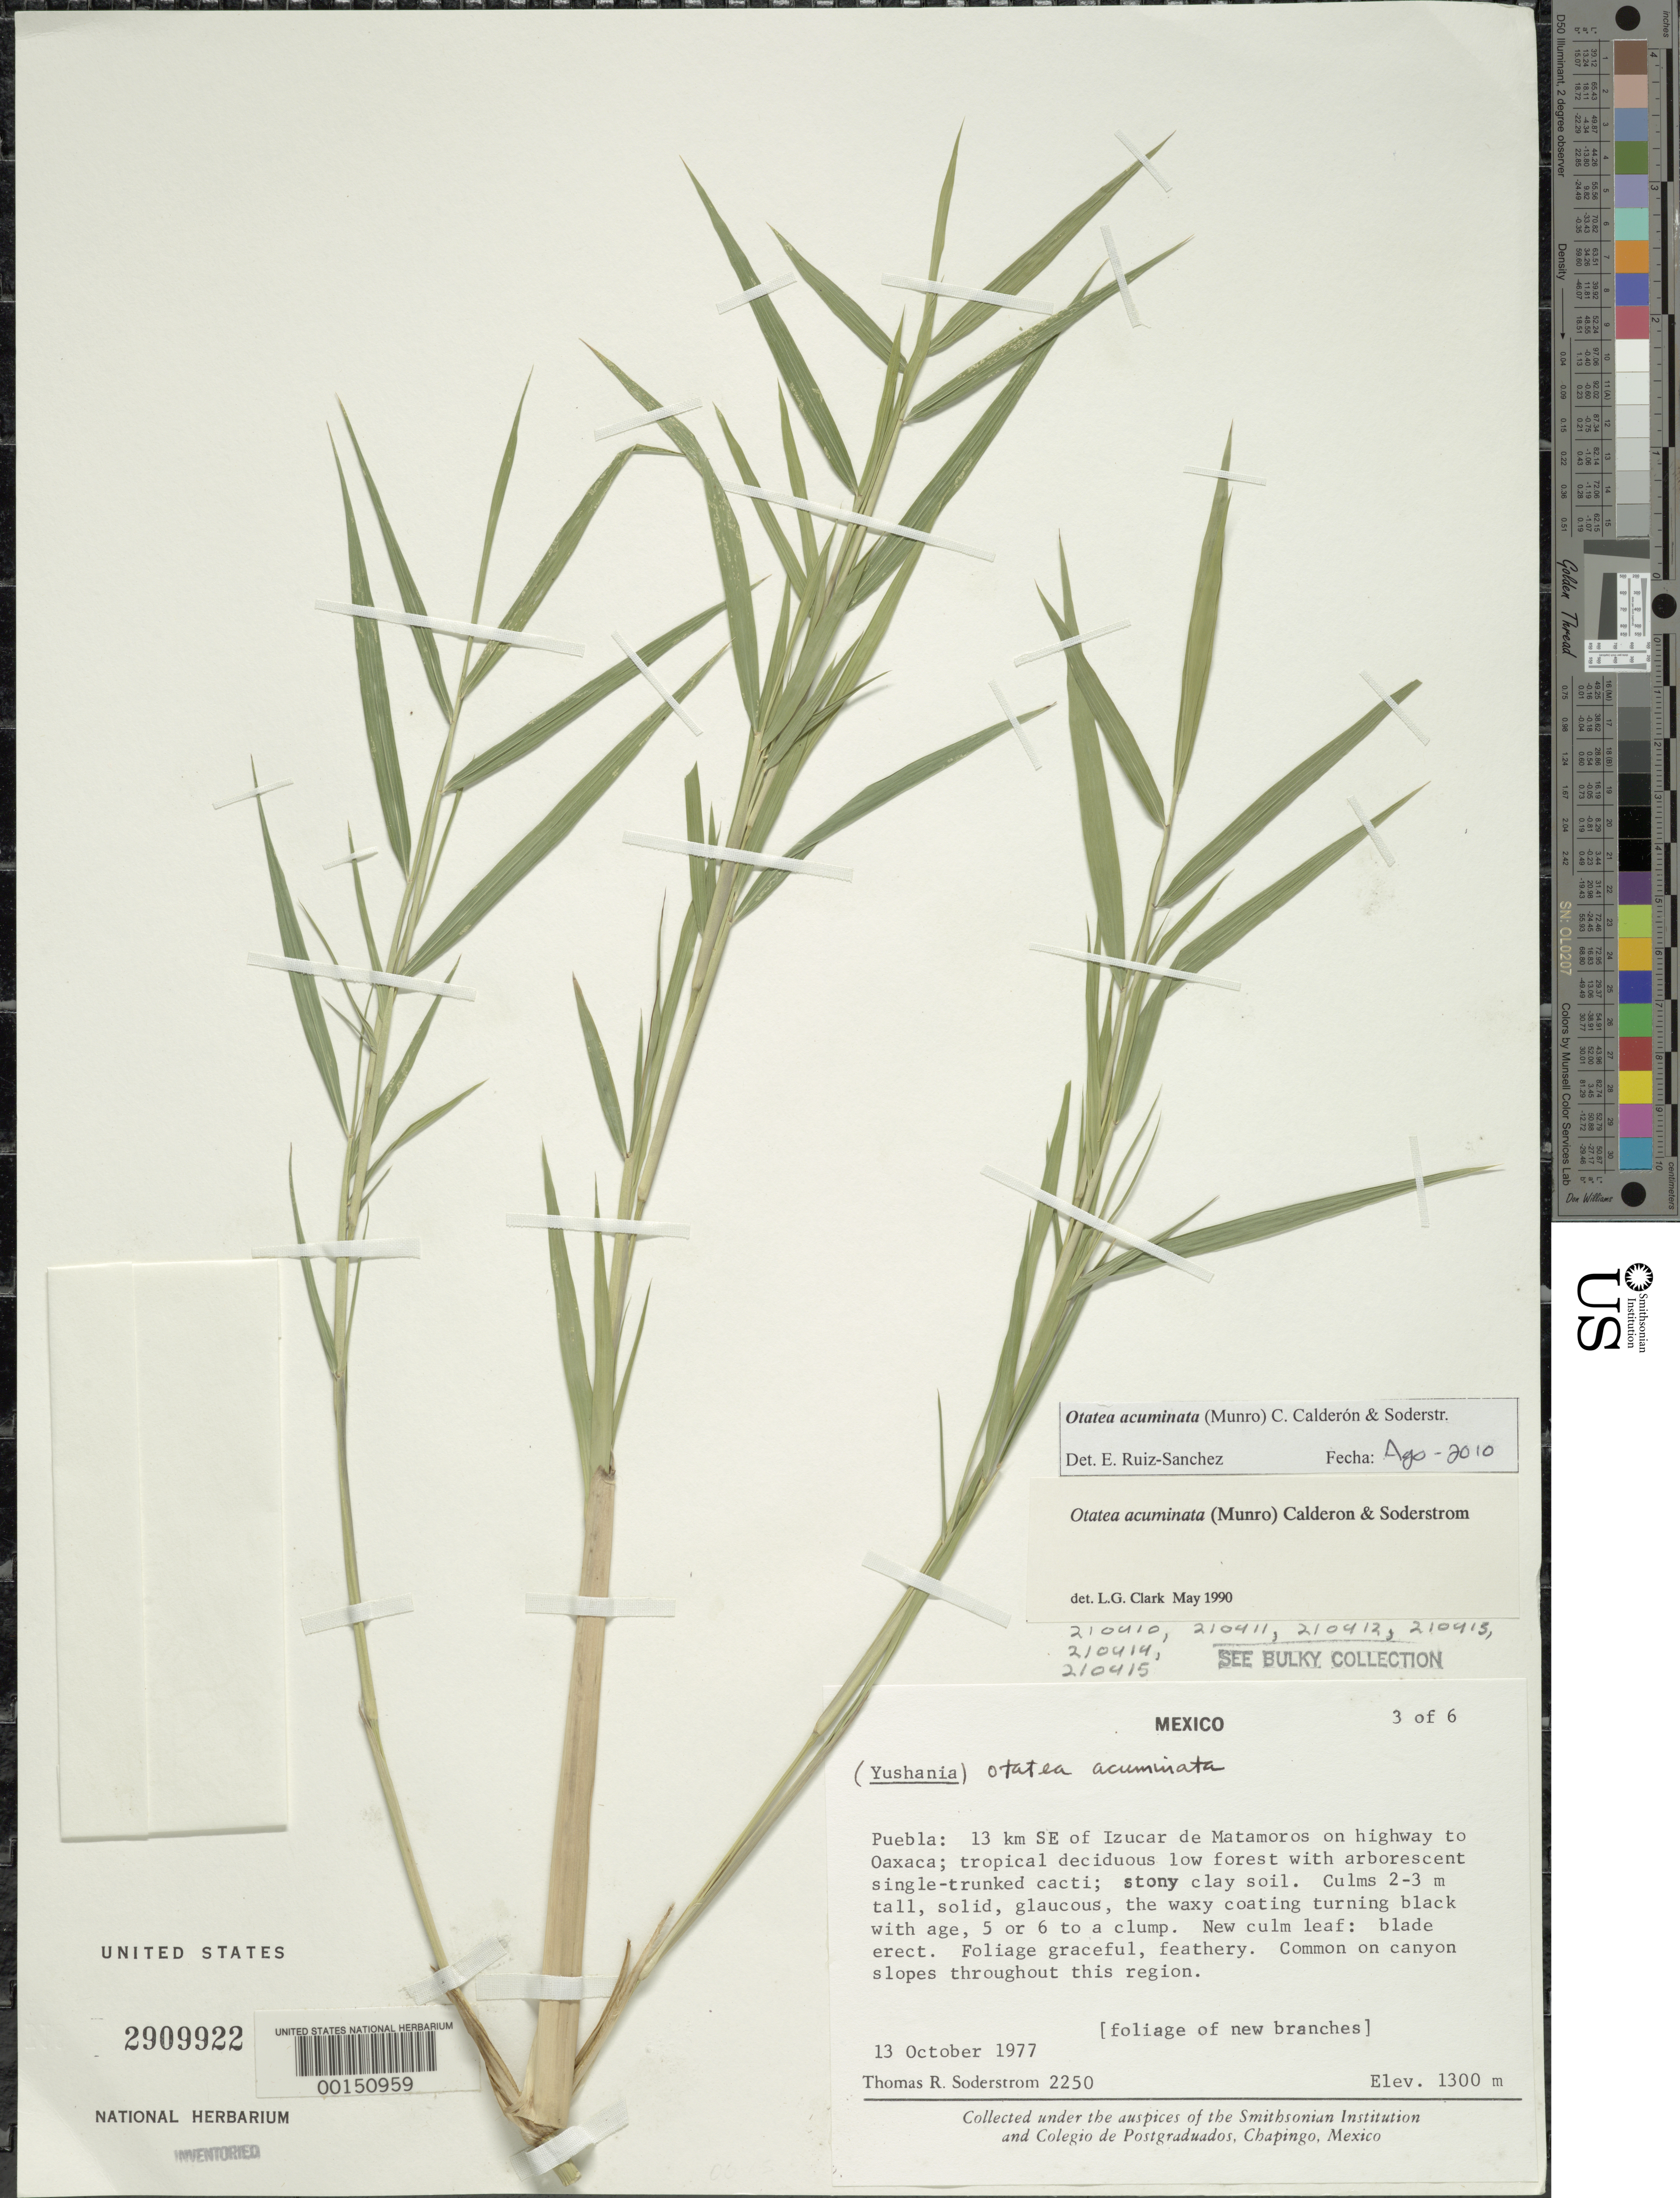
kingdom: Plantae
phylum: Tracheophyta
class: Liliopsida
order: Poales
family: Poaceae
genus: Otatea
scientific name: Otatea acuminata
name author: (Munro) C. E. Calderón & Soderstr.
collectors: T. R. Soderstrom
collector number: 2250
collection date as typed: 13 Oct 1977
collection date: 1977-10-13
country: Mexico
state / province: Puebla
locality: Izucar de Matamoros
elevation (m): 1300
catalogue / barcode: US 2909922